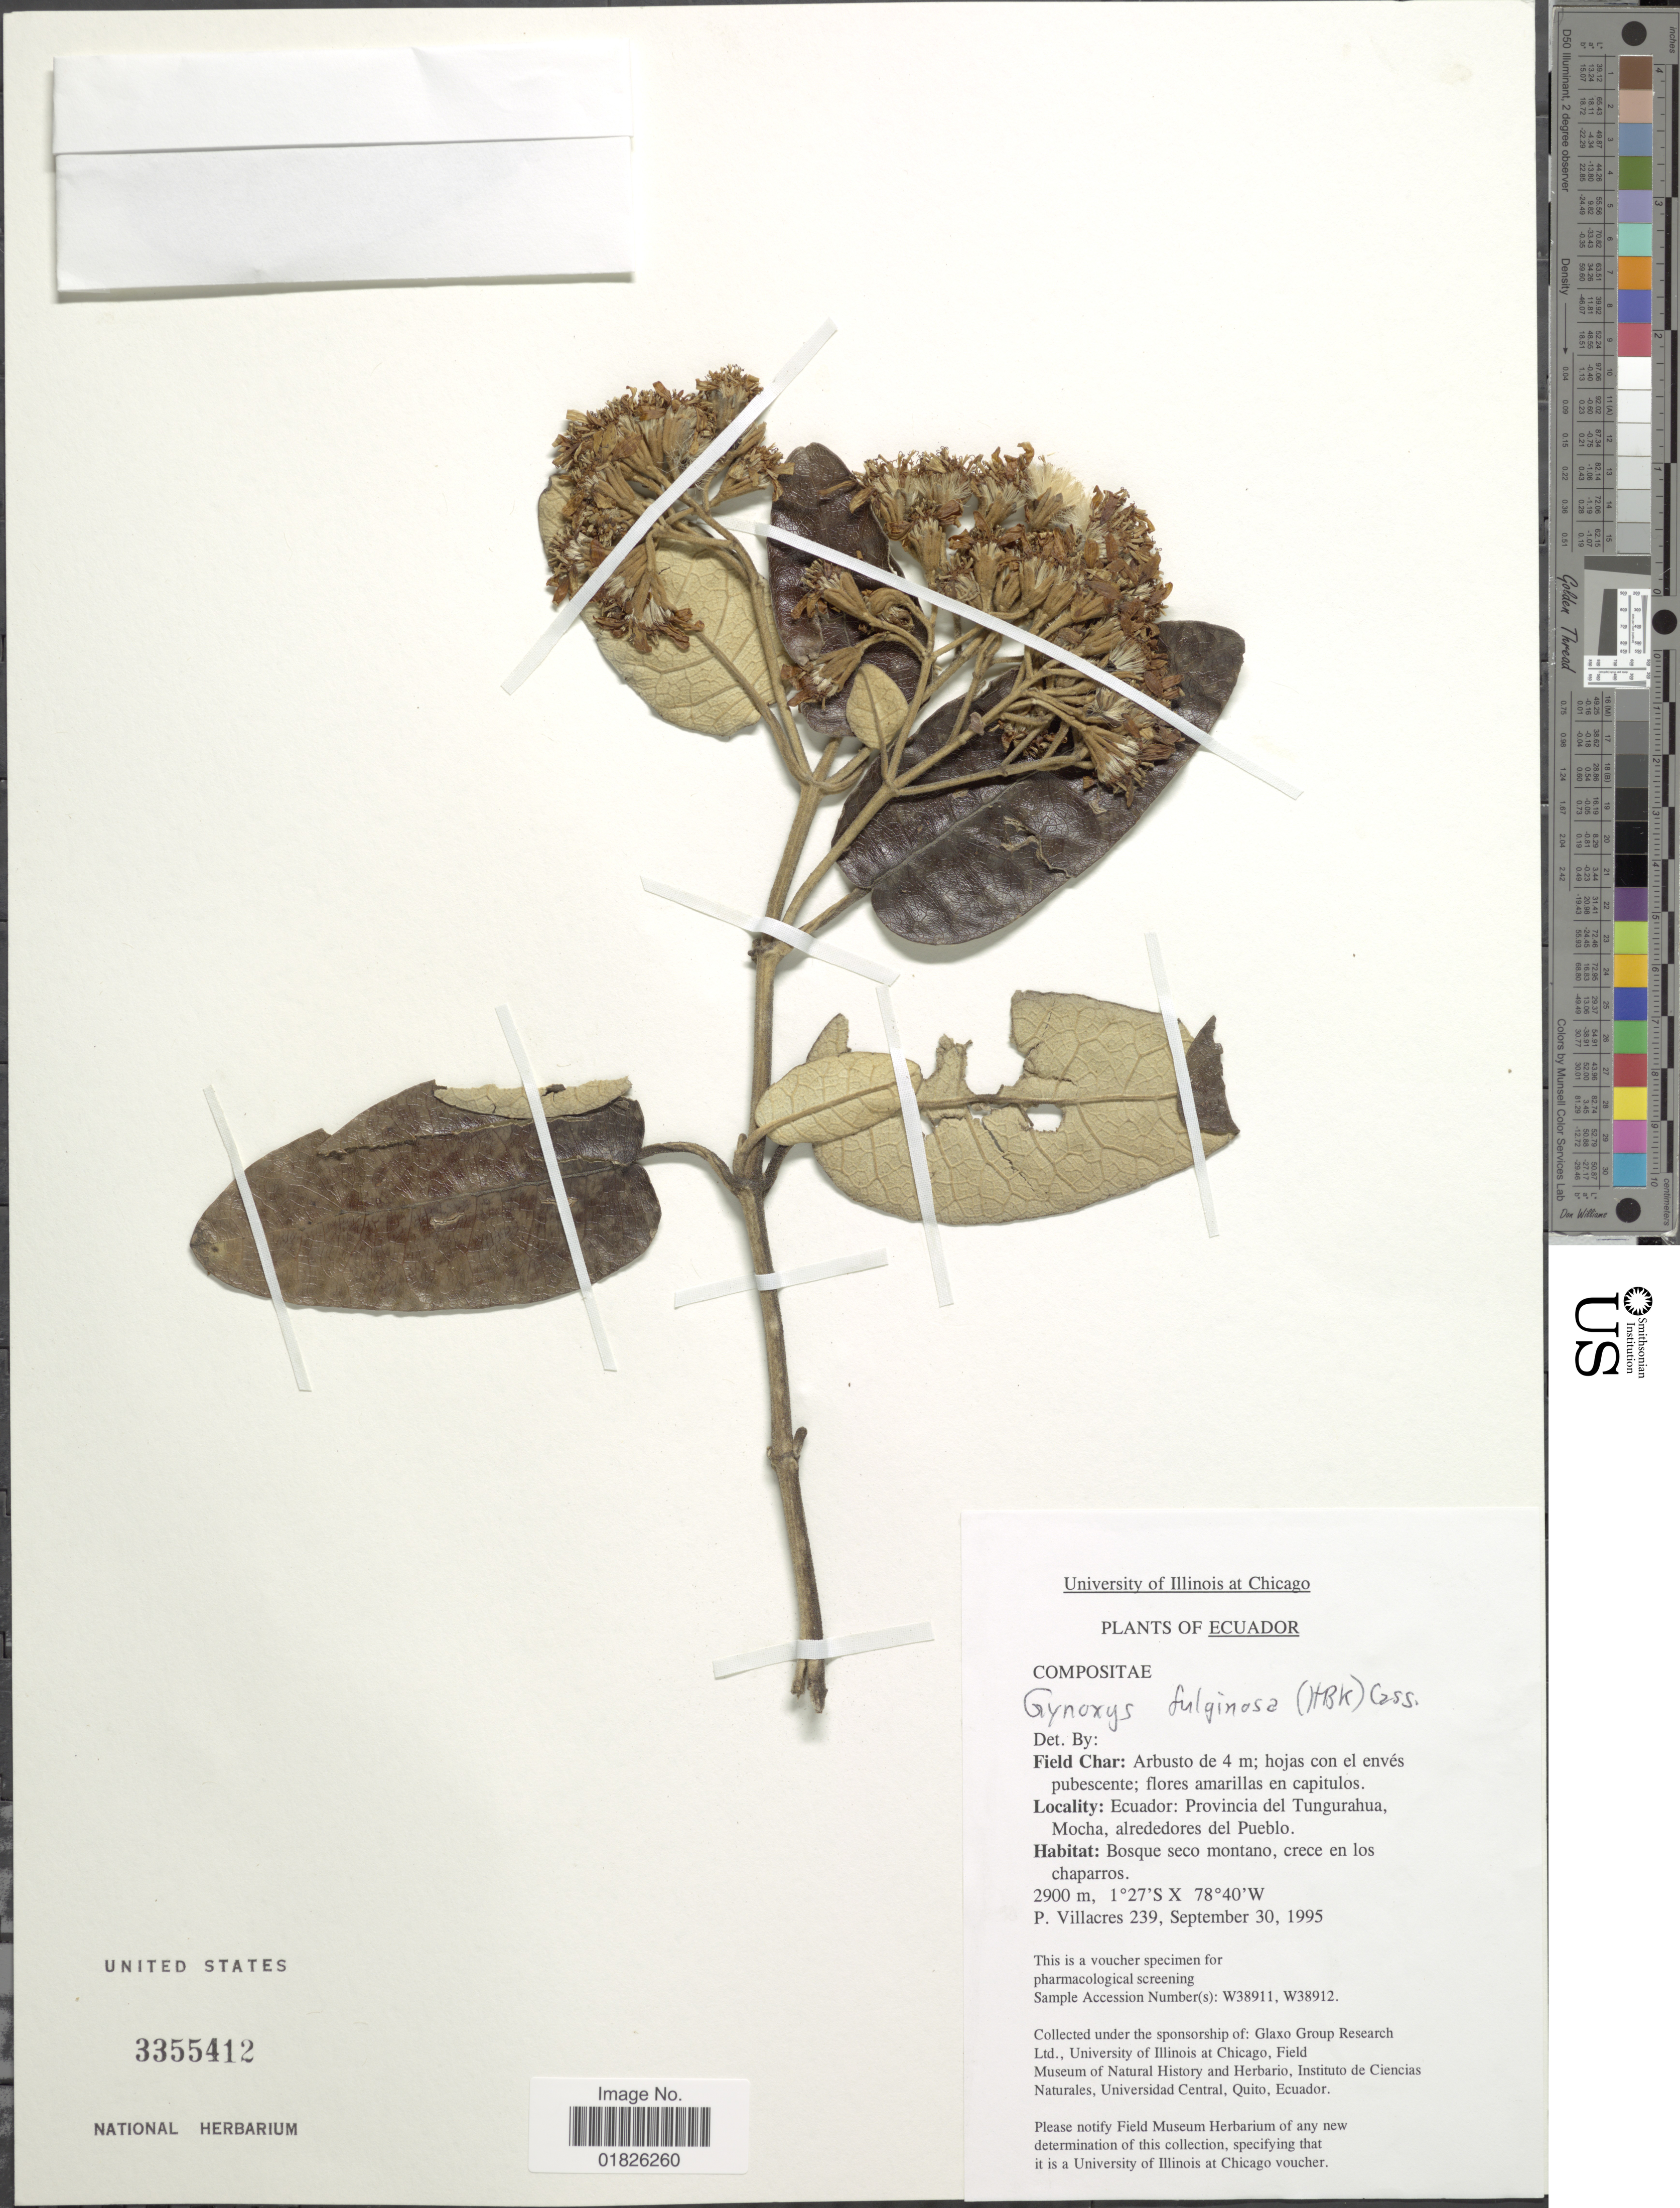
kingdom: Plantae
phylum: Tracheophyta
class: Magnoliopsida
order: Asterales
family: Asteraceae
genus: Gynoxys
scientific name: Gynoxys fuliginosa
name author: Cass.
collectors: P. Villacres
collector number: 239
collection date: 1995-09-30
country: Ecuador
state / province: Tungurahua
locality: Mocha, alrededores del Pueblo, bosque seco montano, crece en los chaparros.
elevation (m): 2900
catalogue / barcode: US 3355412